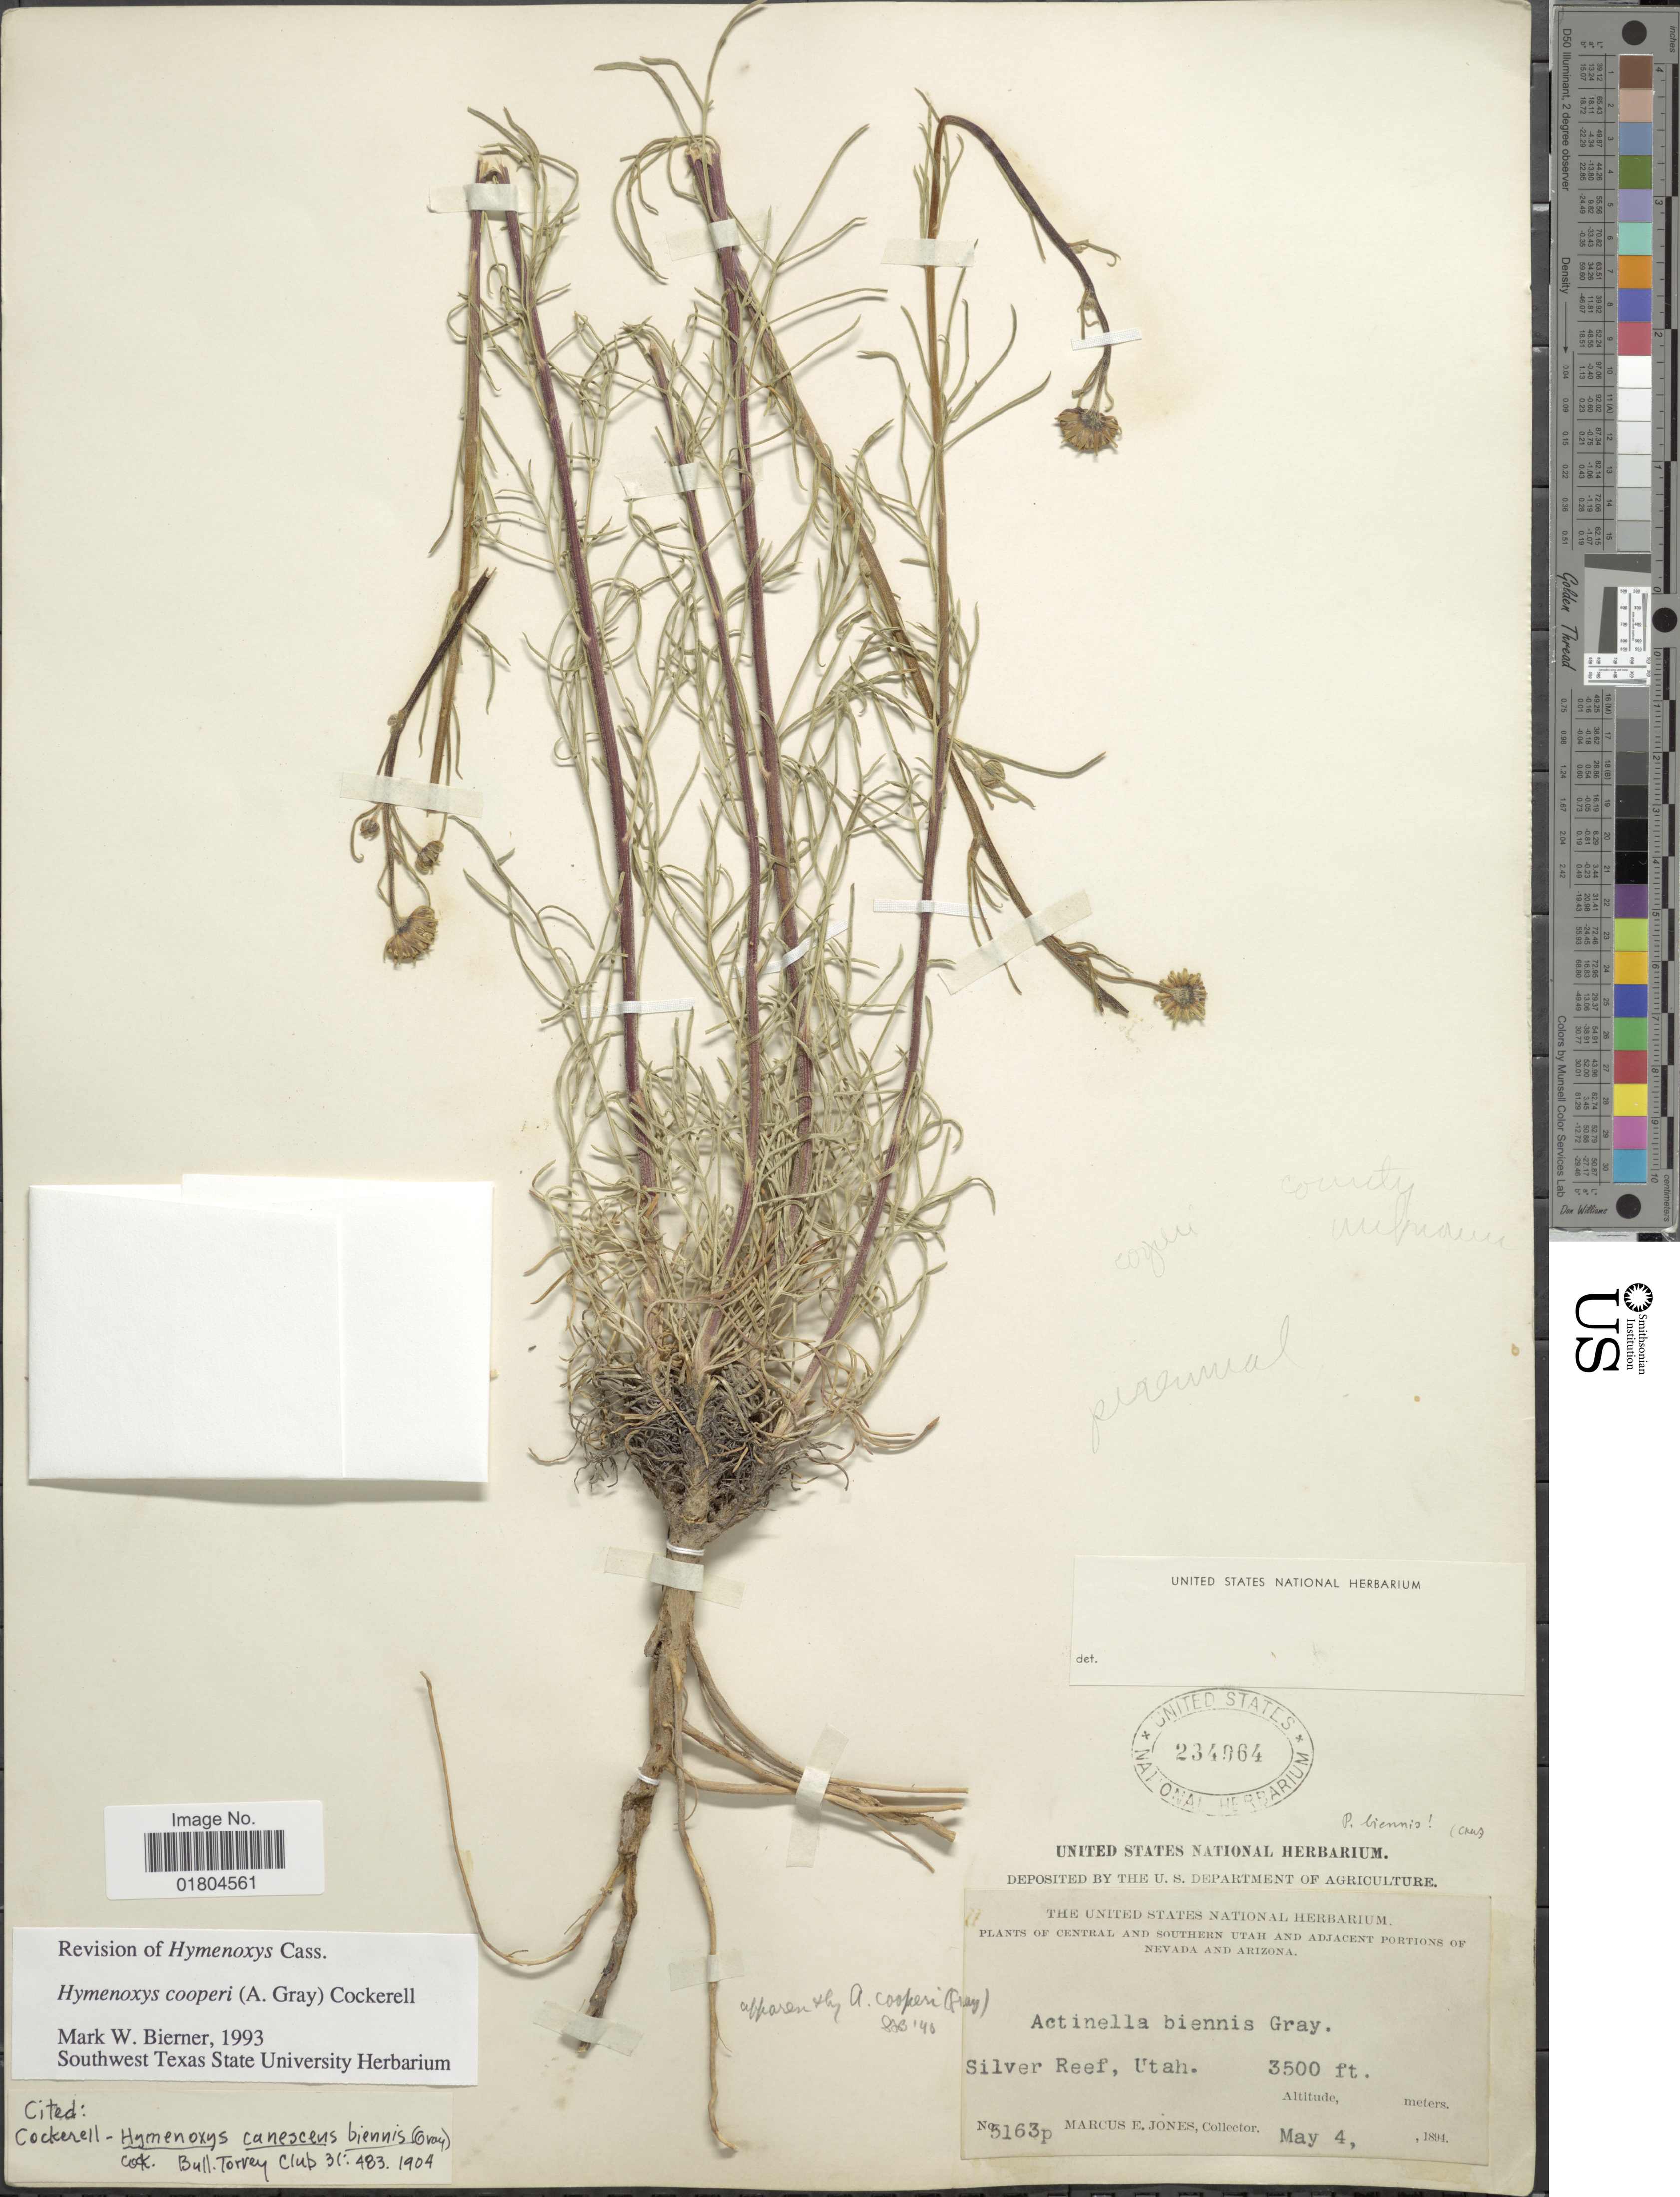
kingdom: Plantae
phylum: Tracheophyta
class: Magnoliopsida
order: Asterales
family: Asteraceae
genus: Hymenoxys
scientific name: Hymenoxys cooperi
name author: (A. Gray) Cockerell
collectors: M. E. Jones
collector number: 5163p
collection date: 1894-05-04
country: United States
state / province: Utah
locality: Central and southern Utah. Silver Reef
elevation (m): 1067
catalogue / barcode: US 234964